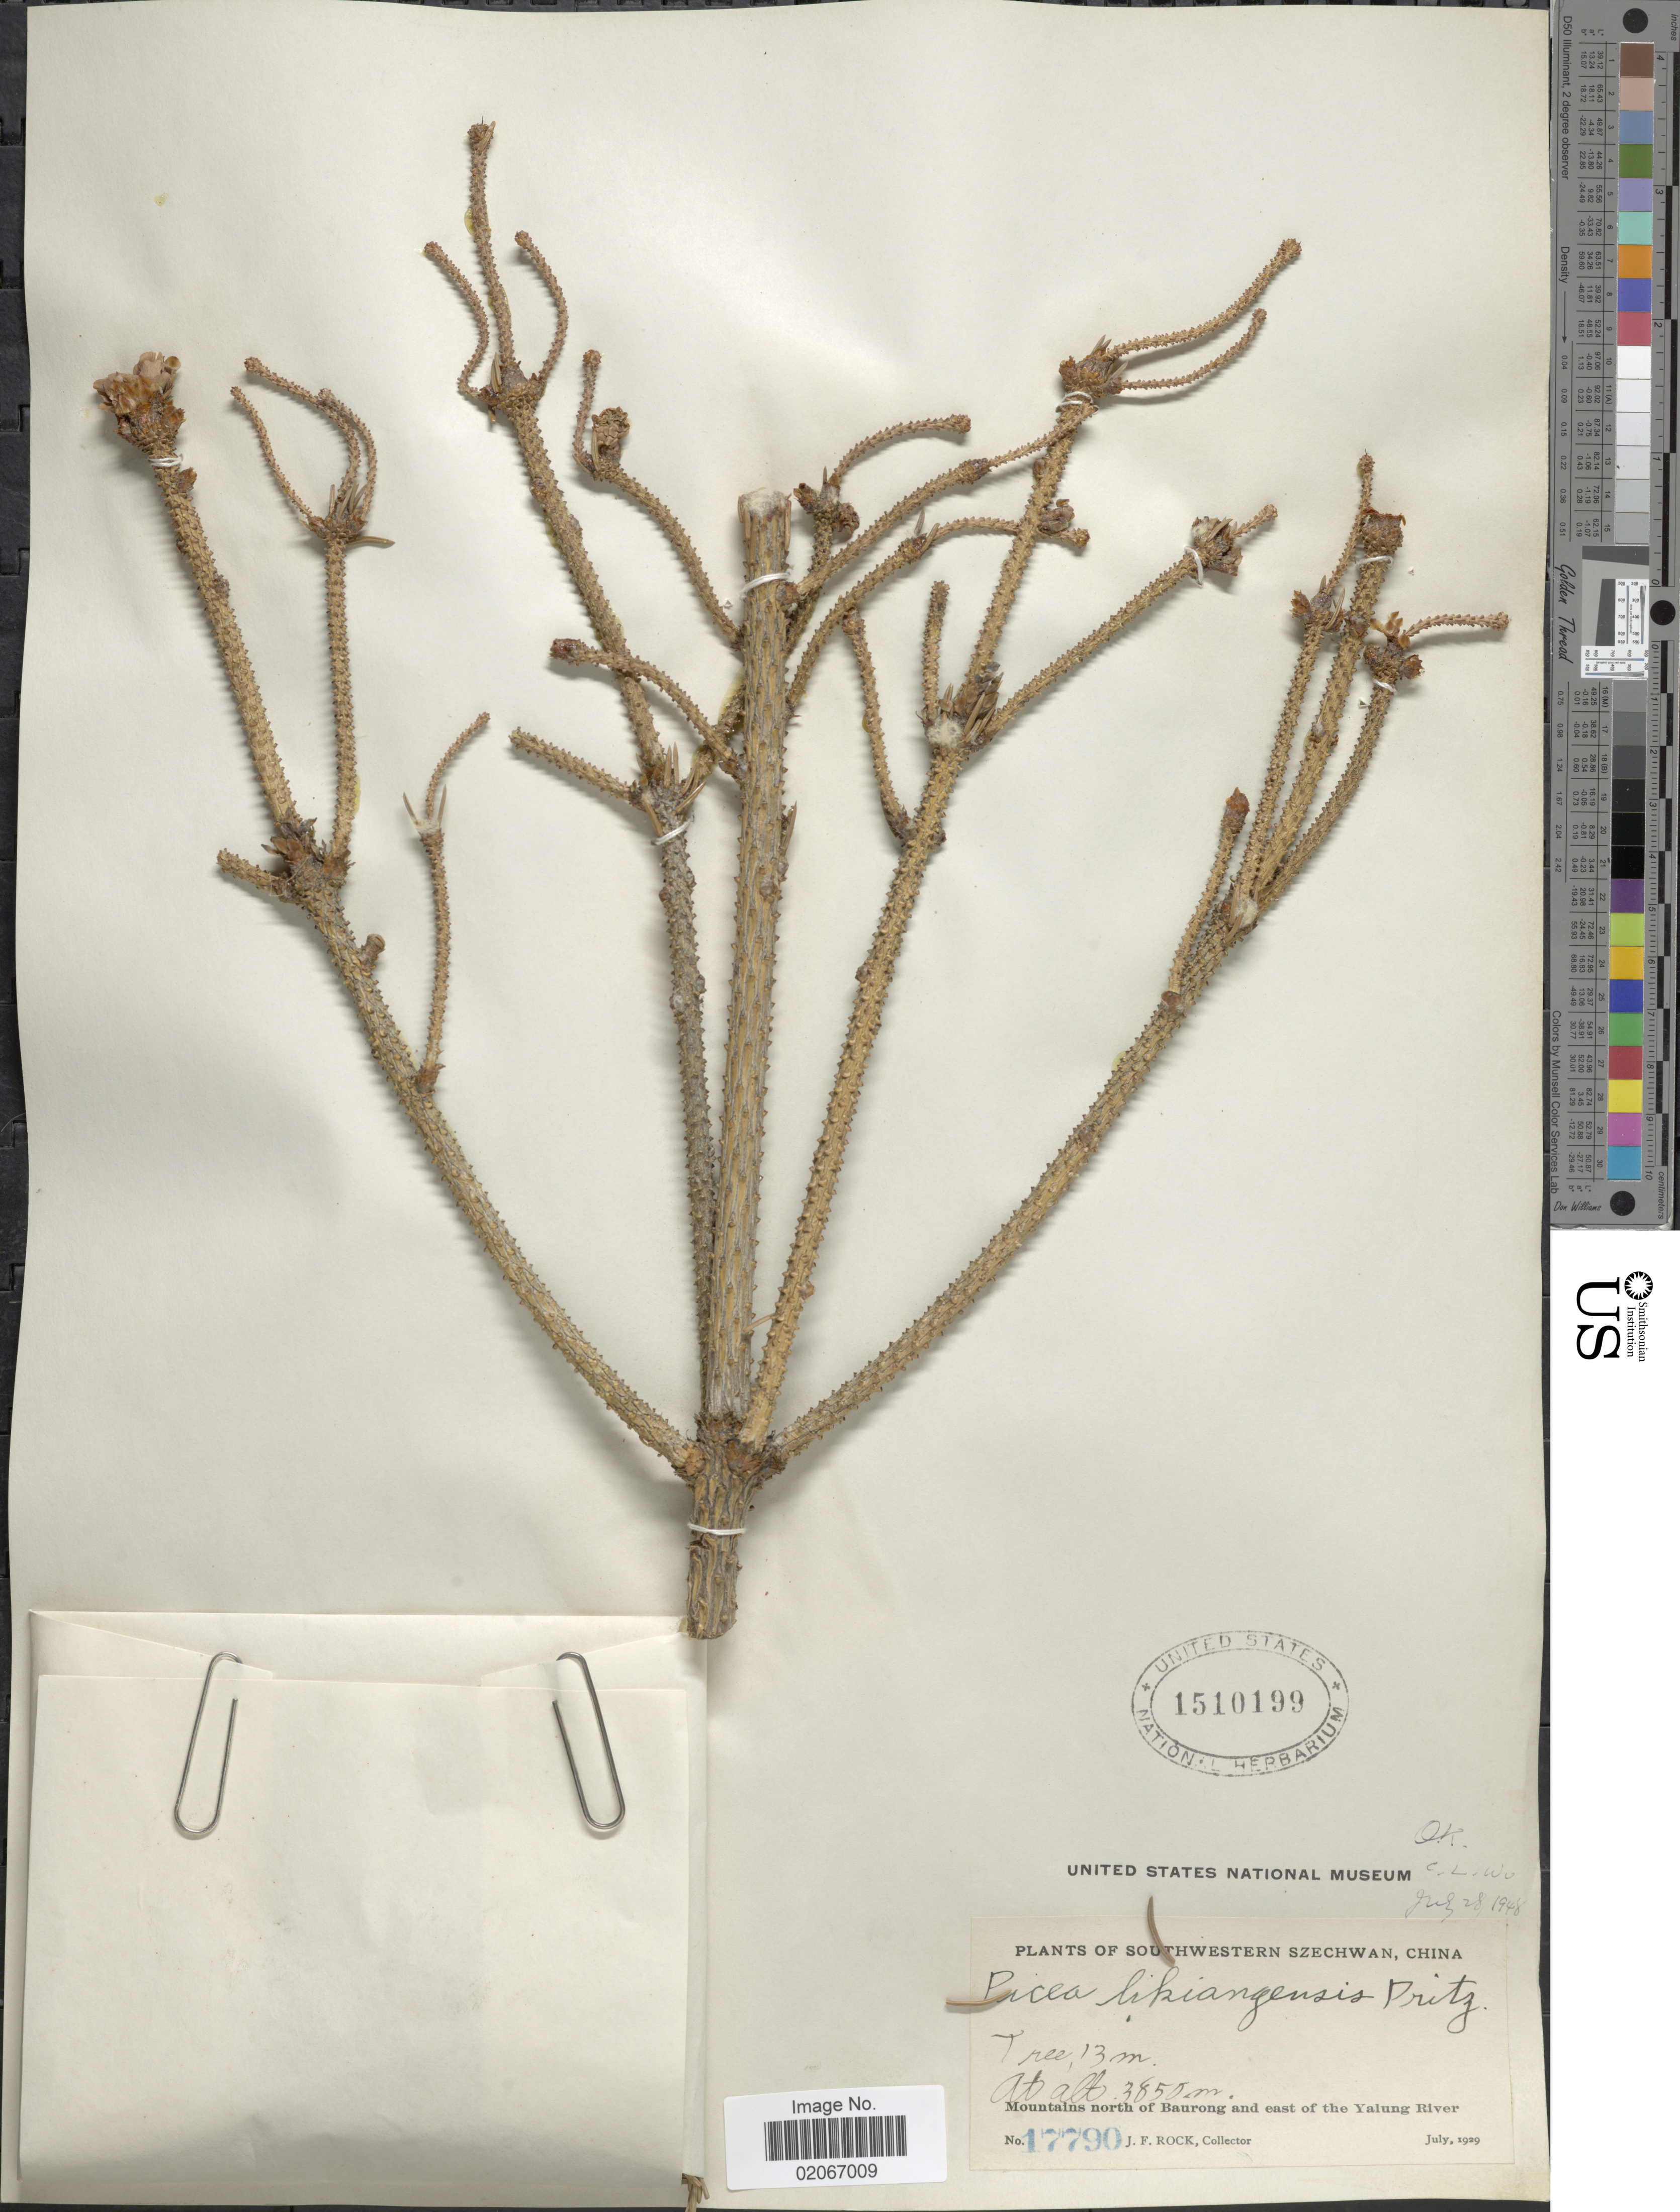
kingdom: Plantae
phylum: Tracheophyta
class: Pinopsida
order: Pinales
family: Pinaceae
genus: Picea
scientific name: Picea likiangensis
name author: (Franch.) E. Pritz.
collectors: J. Rock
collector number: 17790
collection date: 1929-07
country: China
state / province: Sichuan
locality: Southwestern Szechwan, Mountains north of Baurong and east of the Yalung River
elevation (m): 3850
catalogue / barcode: US 1510199